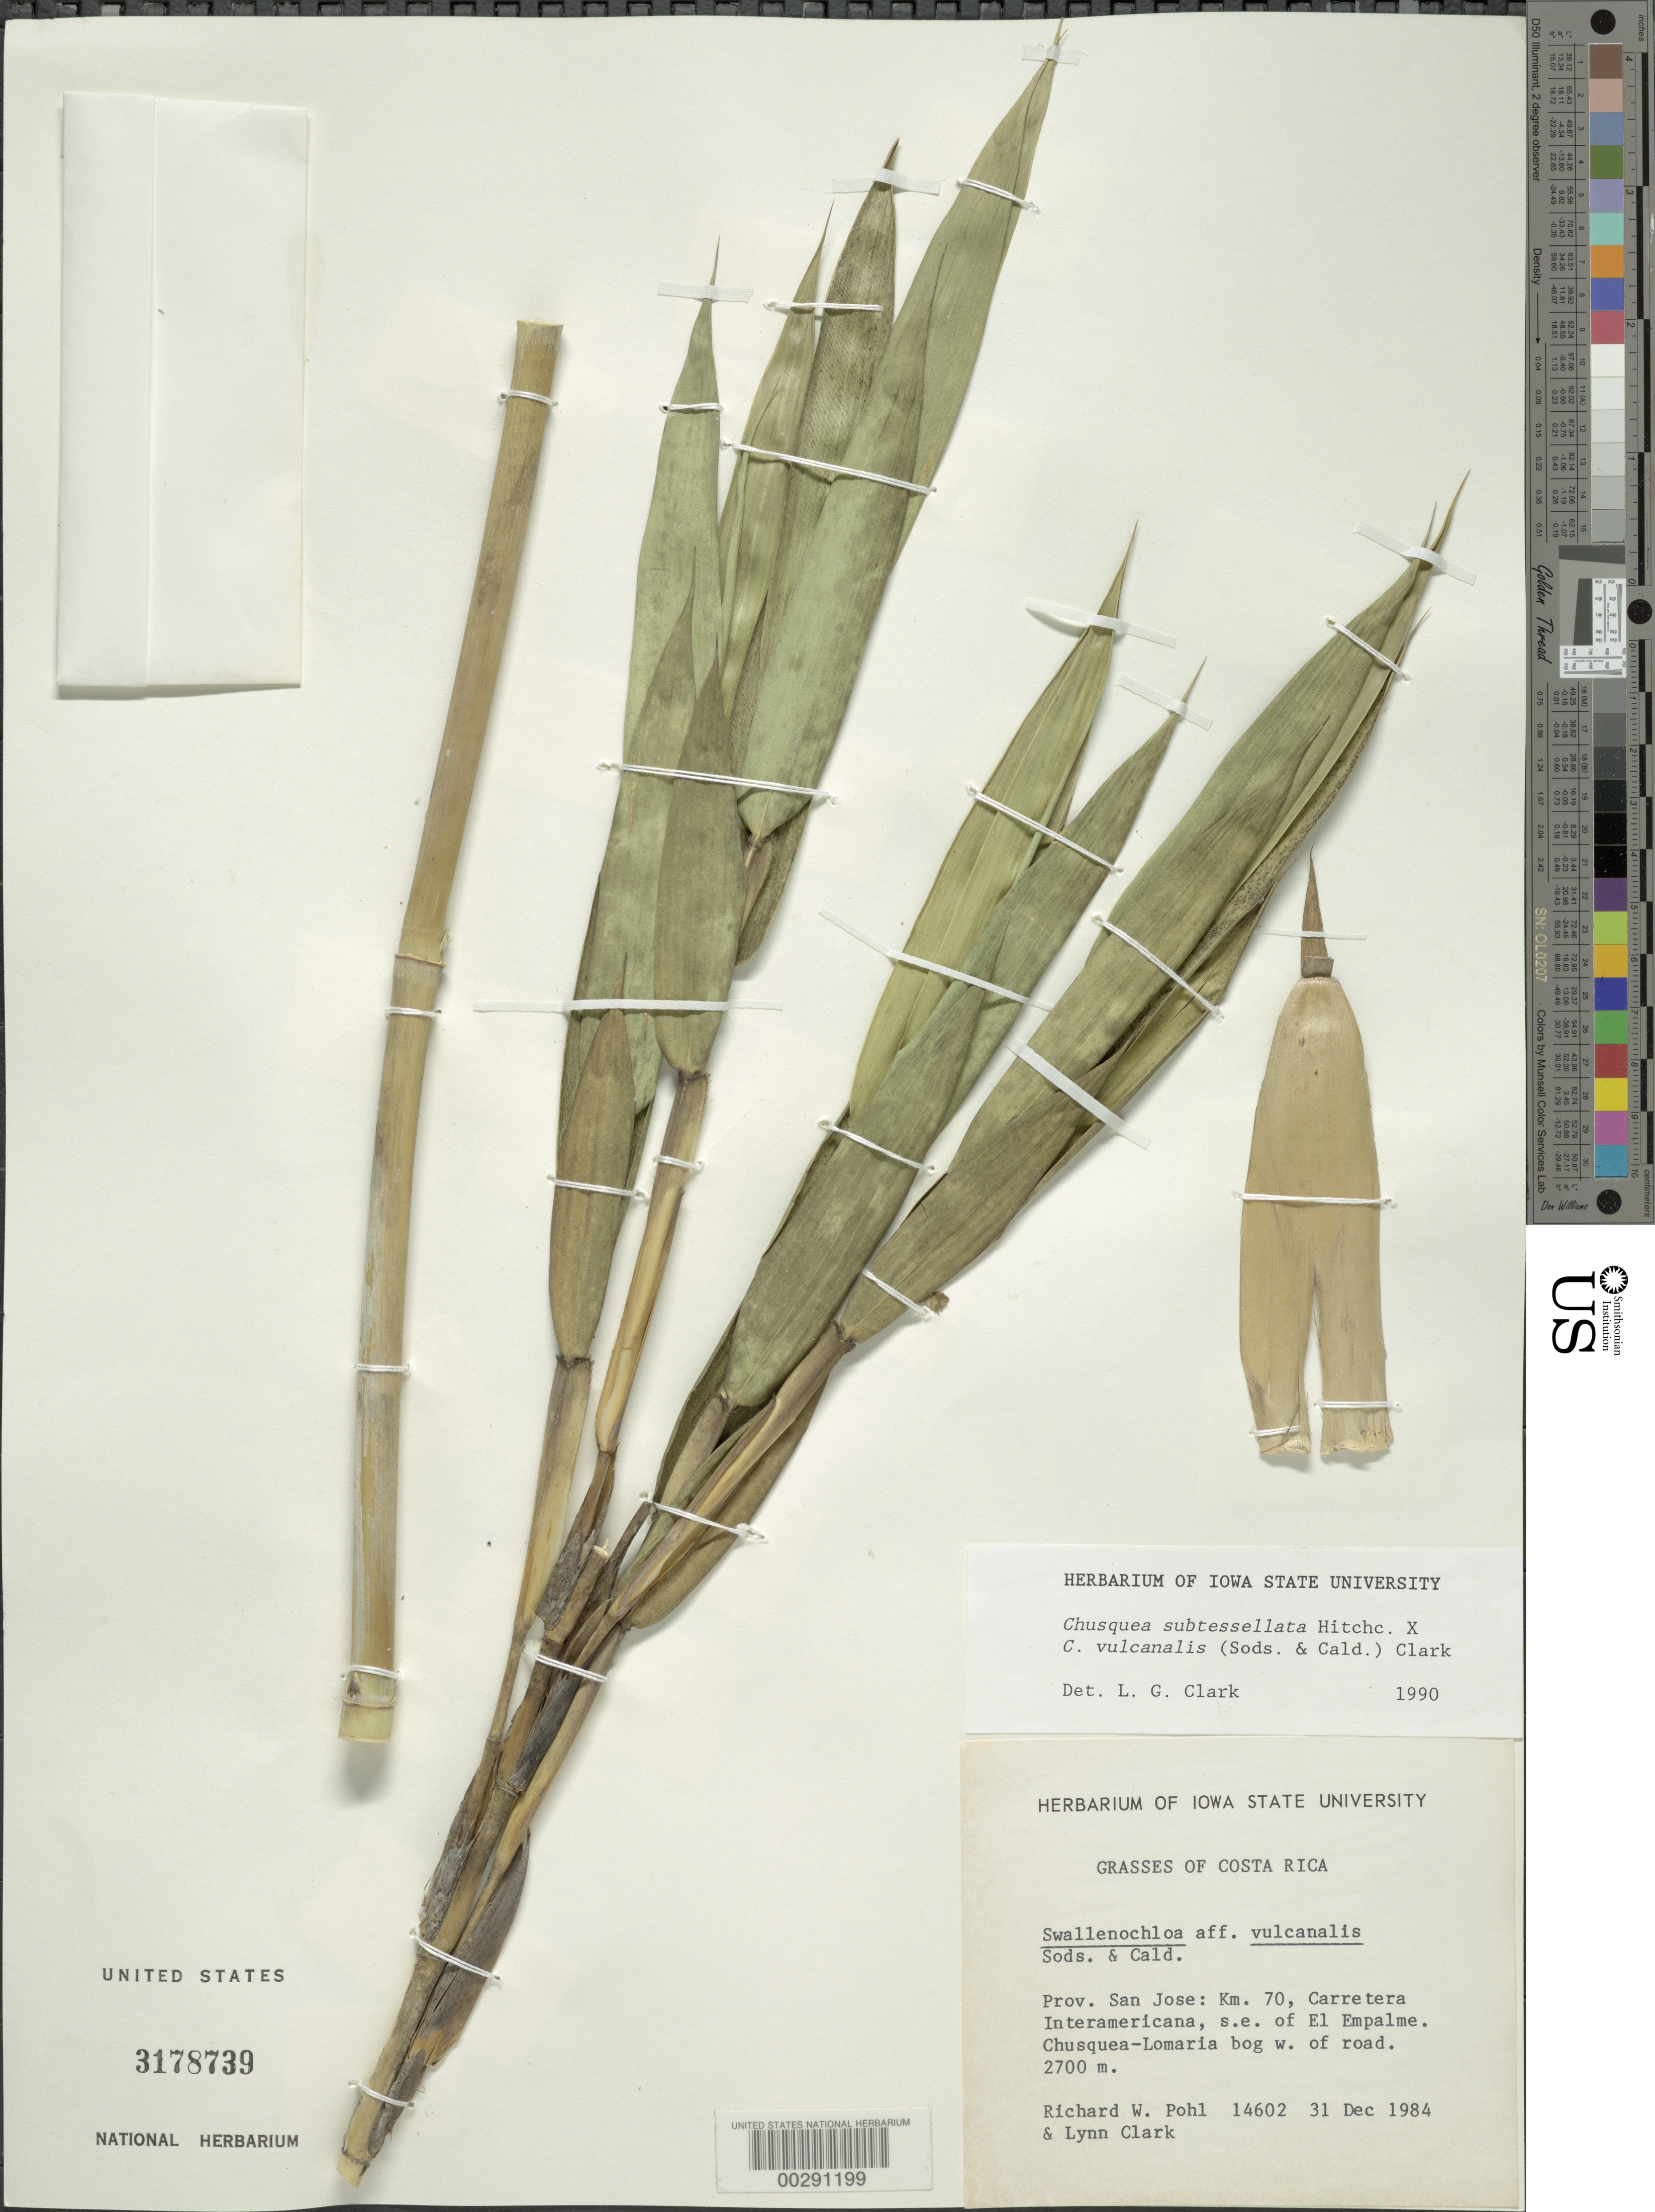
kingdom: Plantae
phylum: Tracheophyta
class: Liliopsida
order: Poales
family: Poaceae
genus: Chusquea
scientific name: Chusquea subtessellata x C. vulcanalis (Soderstr. & C. E. Calderón) L.G. Clark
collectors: R. W. Pohl & L. G. Clark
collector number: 14602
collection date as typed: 31 Dec 1984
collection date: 1984-12-31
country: Costa Rica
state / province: San José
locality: Km 70, carretera interamericana, se of el empalme, bog w of road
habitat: Bog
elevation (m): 2700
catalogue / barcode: US 3178739